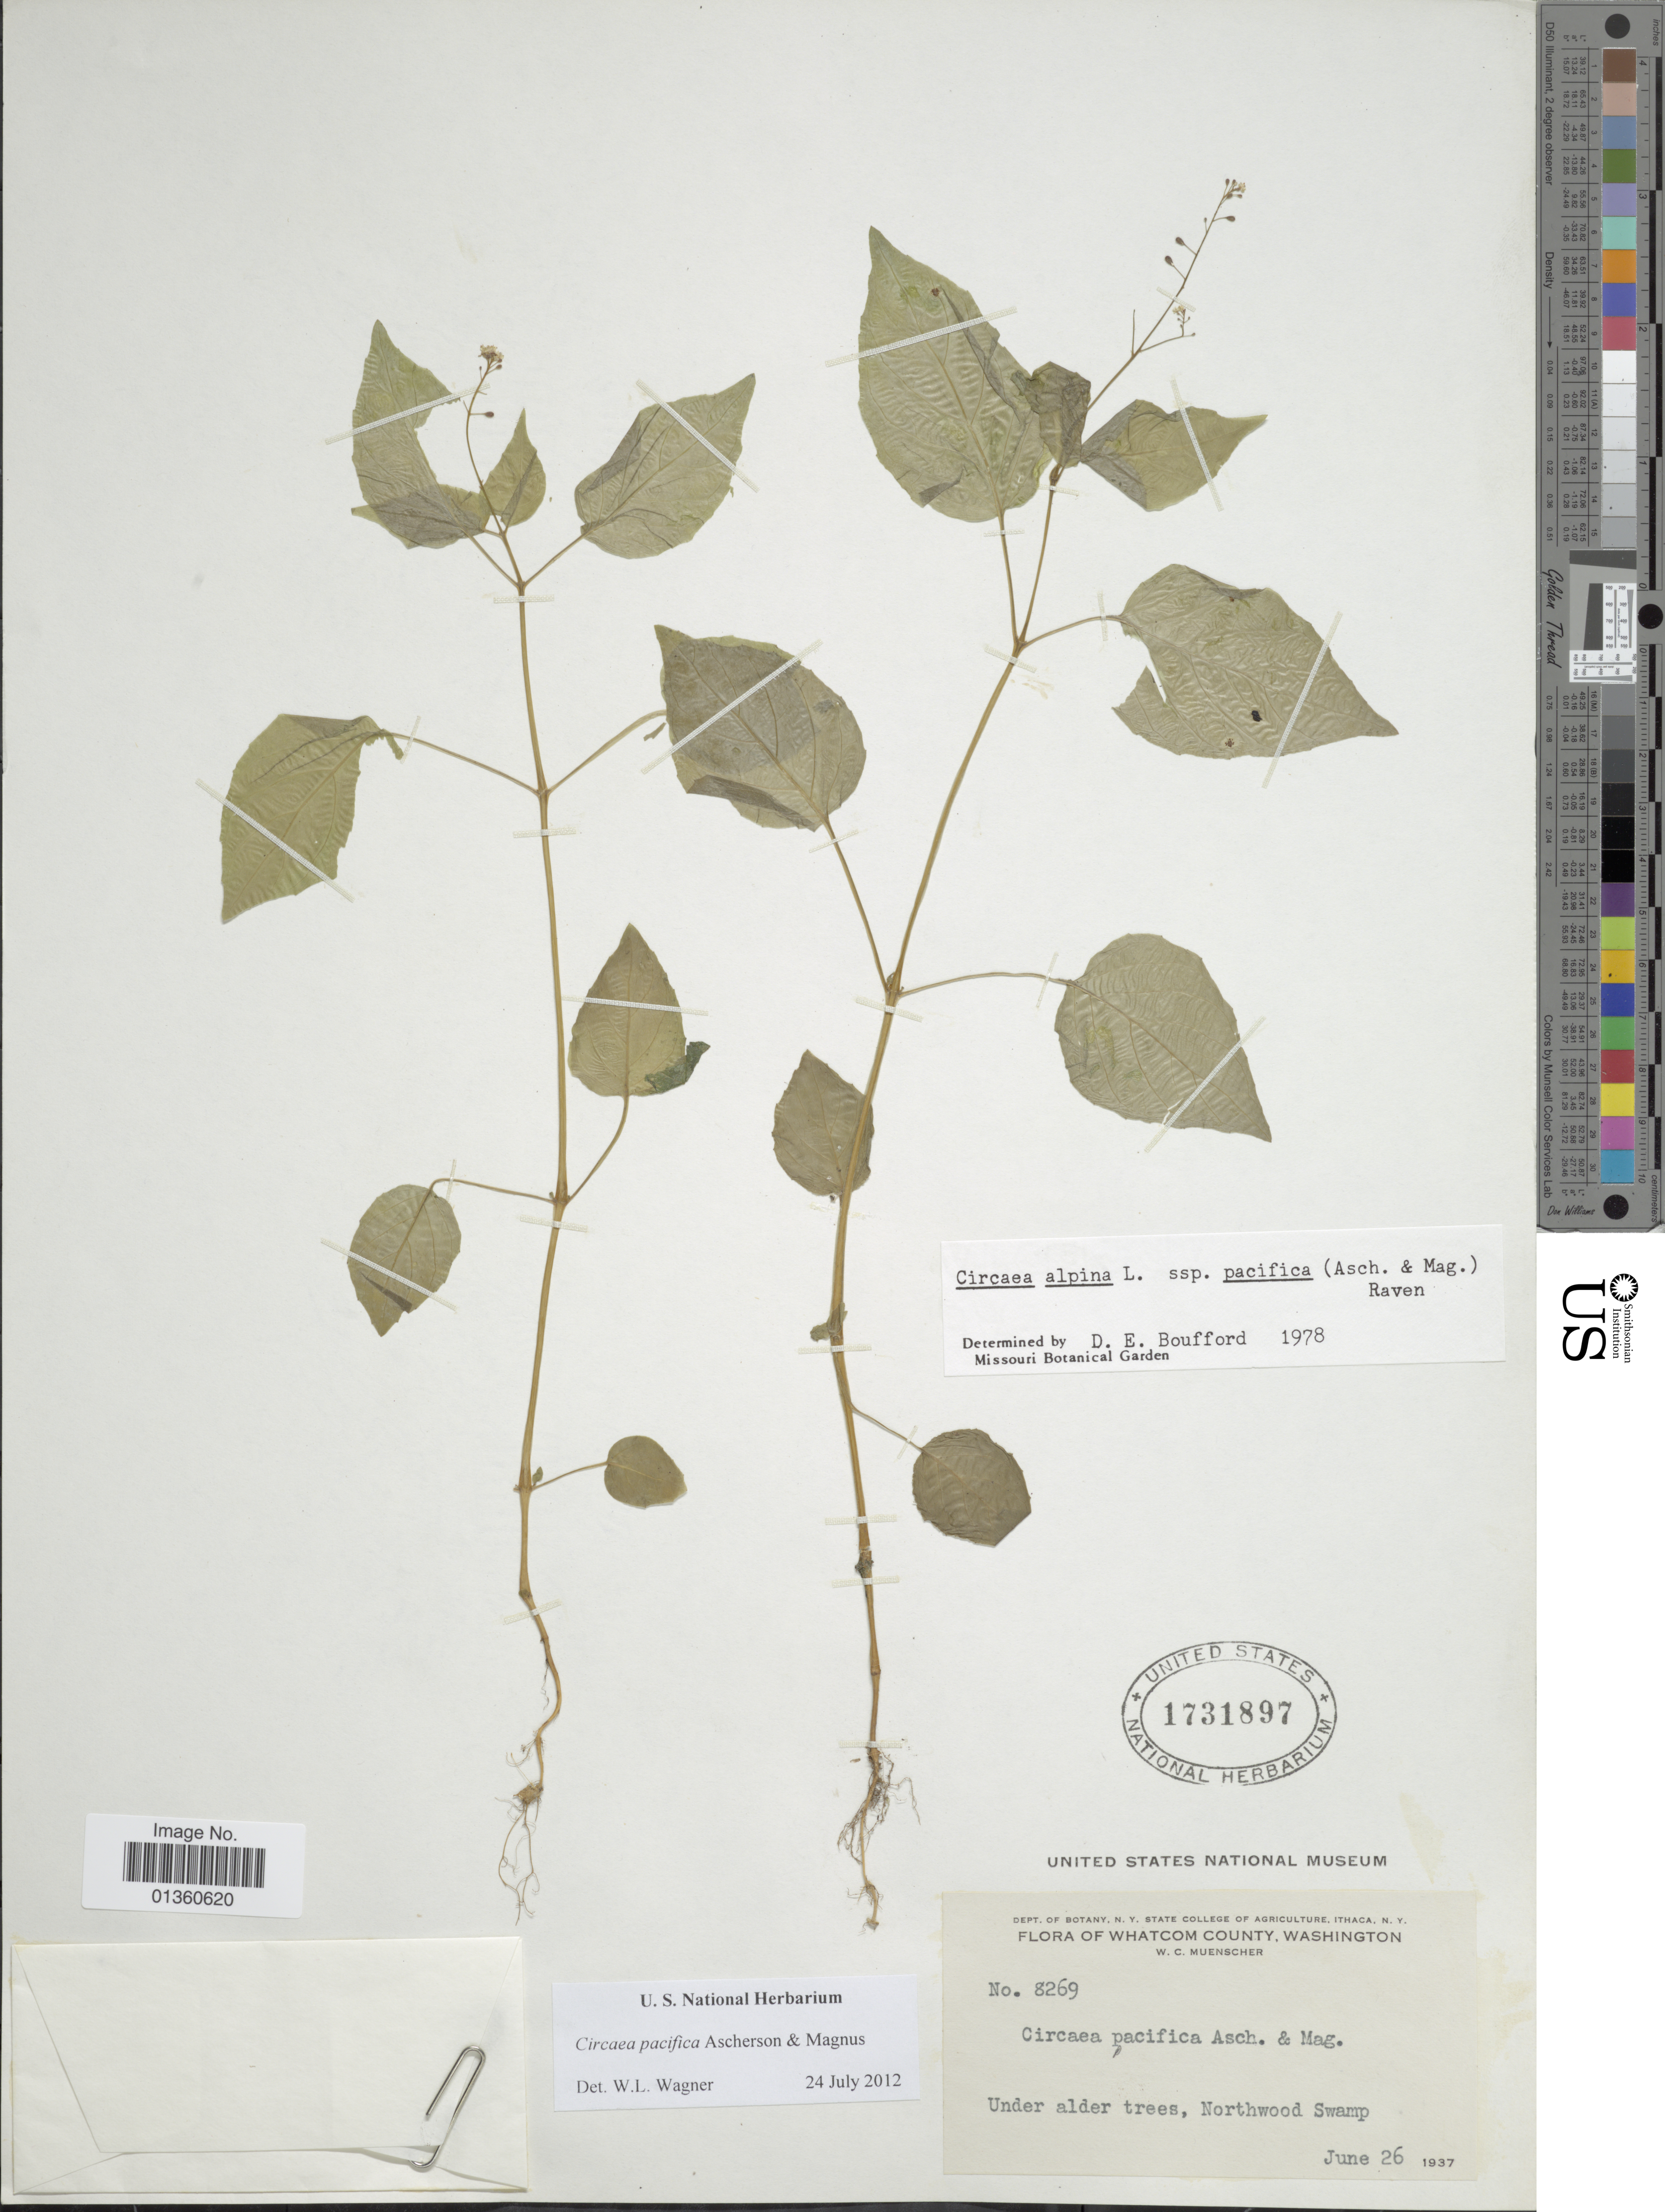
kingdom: Plantae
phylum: Tracheophyta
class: Magnoliopsida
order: Myrtales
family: Onagraceae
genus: Circaea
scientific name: Circaea pacifica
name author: Asch. & Magnus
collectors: W. Muenscher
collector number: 8269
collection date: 1937-06-26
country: United States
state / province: Washington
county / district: Whatcom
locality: Whatcom County. Northwood Swamp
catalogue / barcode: US 1731897